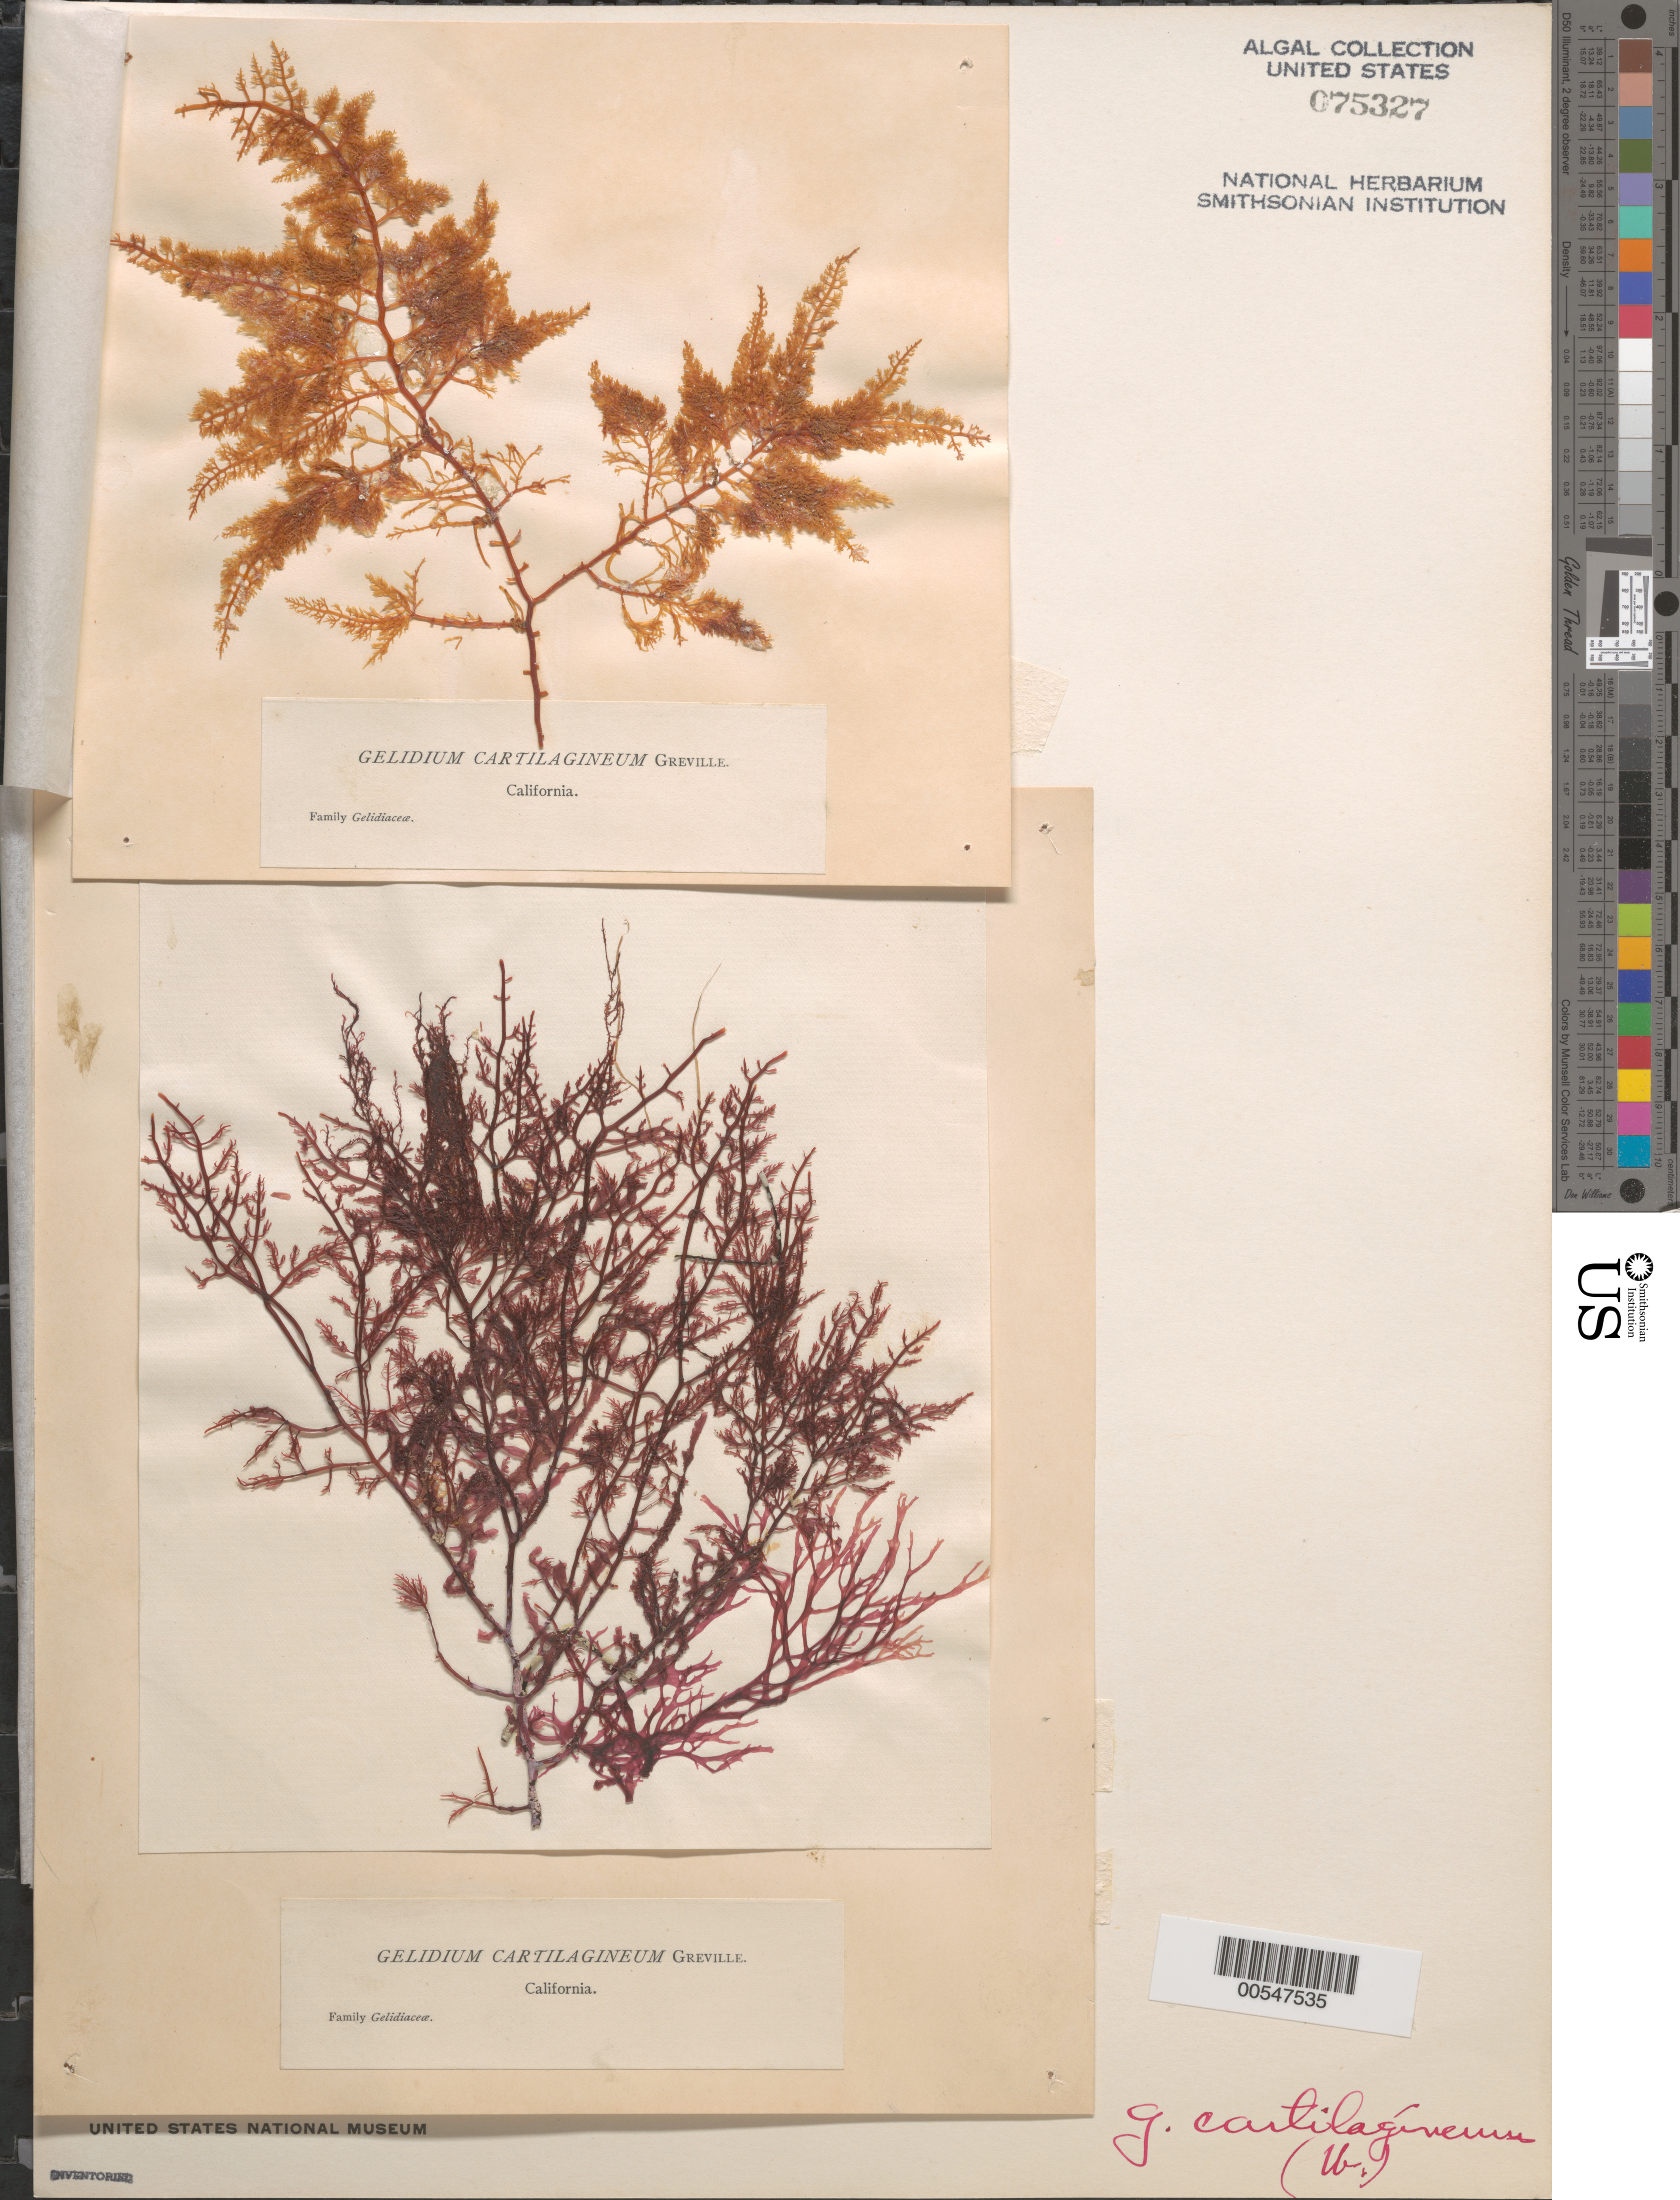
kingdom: Plantae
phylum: Rhodophyta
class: Florideophyceae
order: Plocamiales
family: Plocamiaceae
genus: Plocamium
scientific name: Plocamium cartilagineum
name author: (L.) P.S. Dixon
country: United States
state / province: California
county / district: San Diego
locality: False Bay, San Diego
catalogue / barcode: US 75327